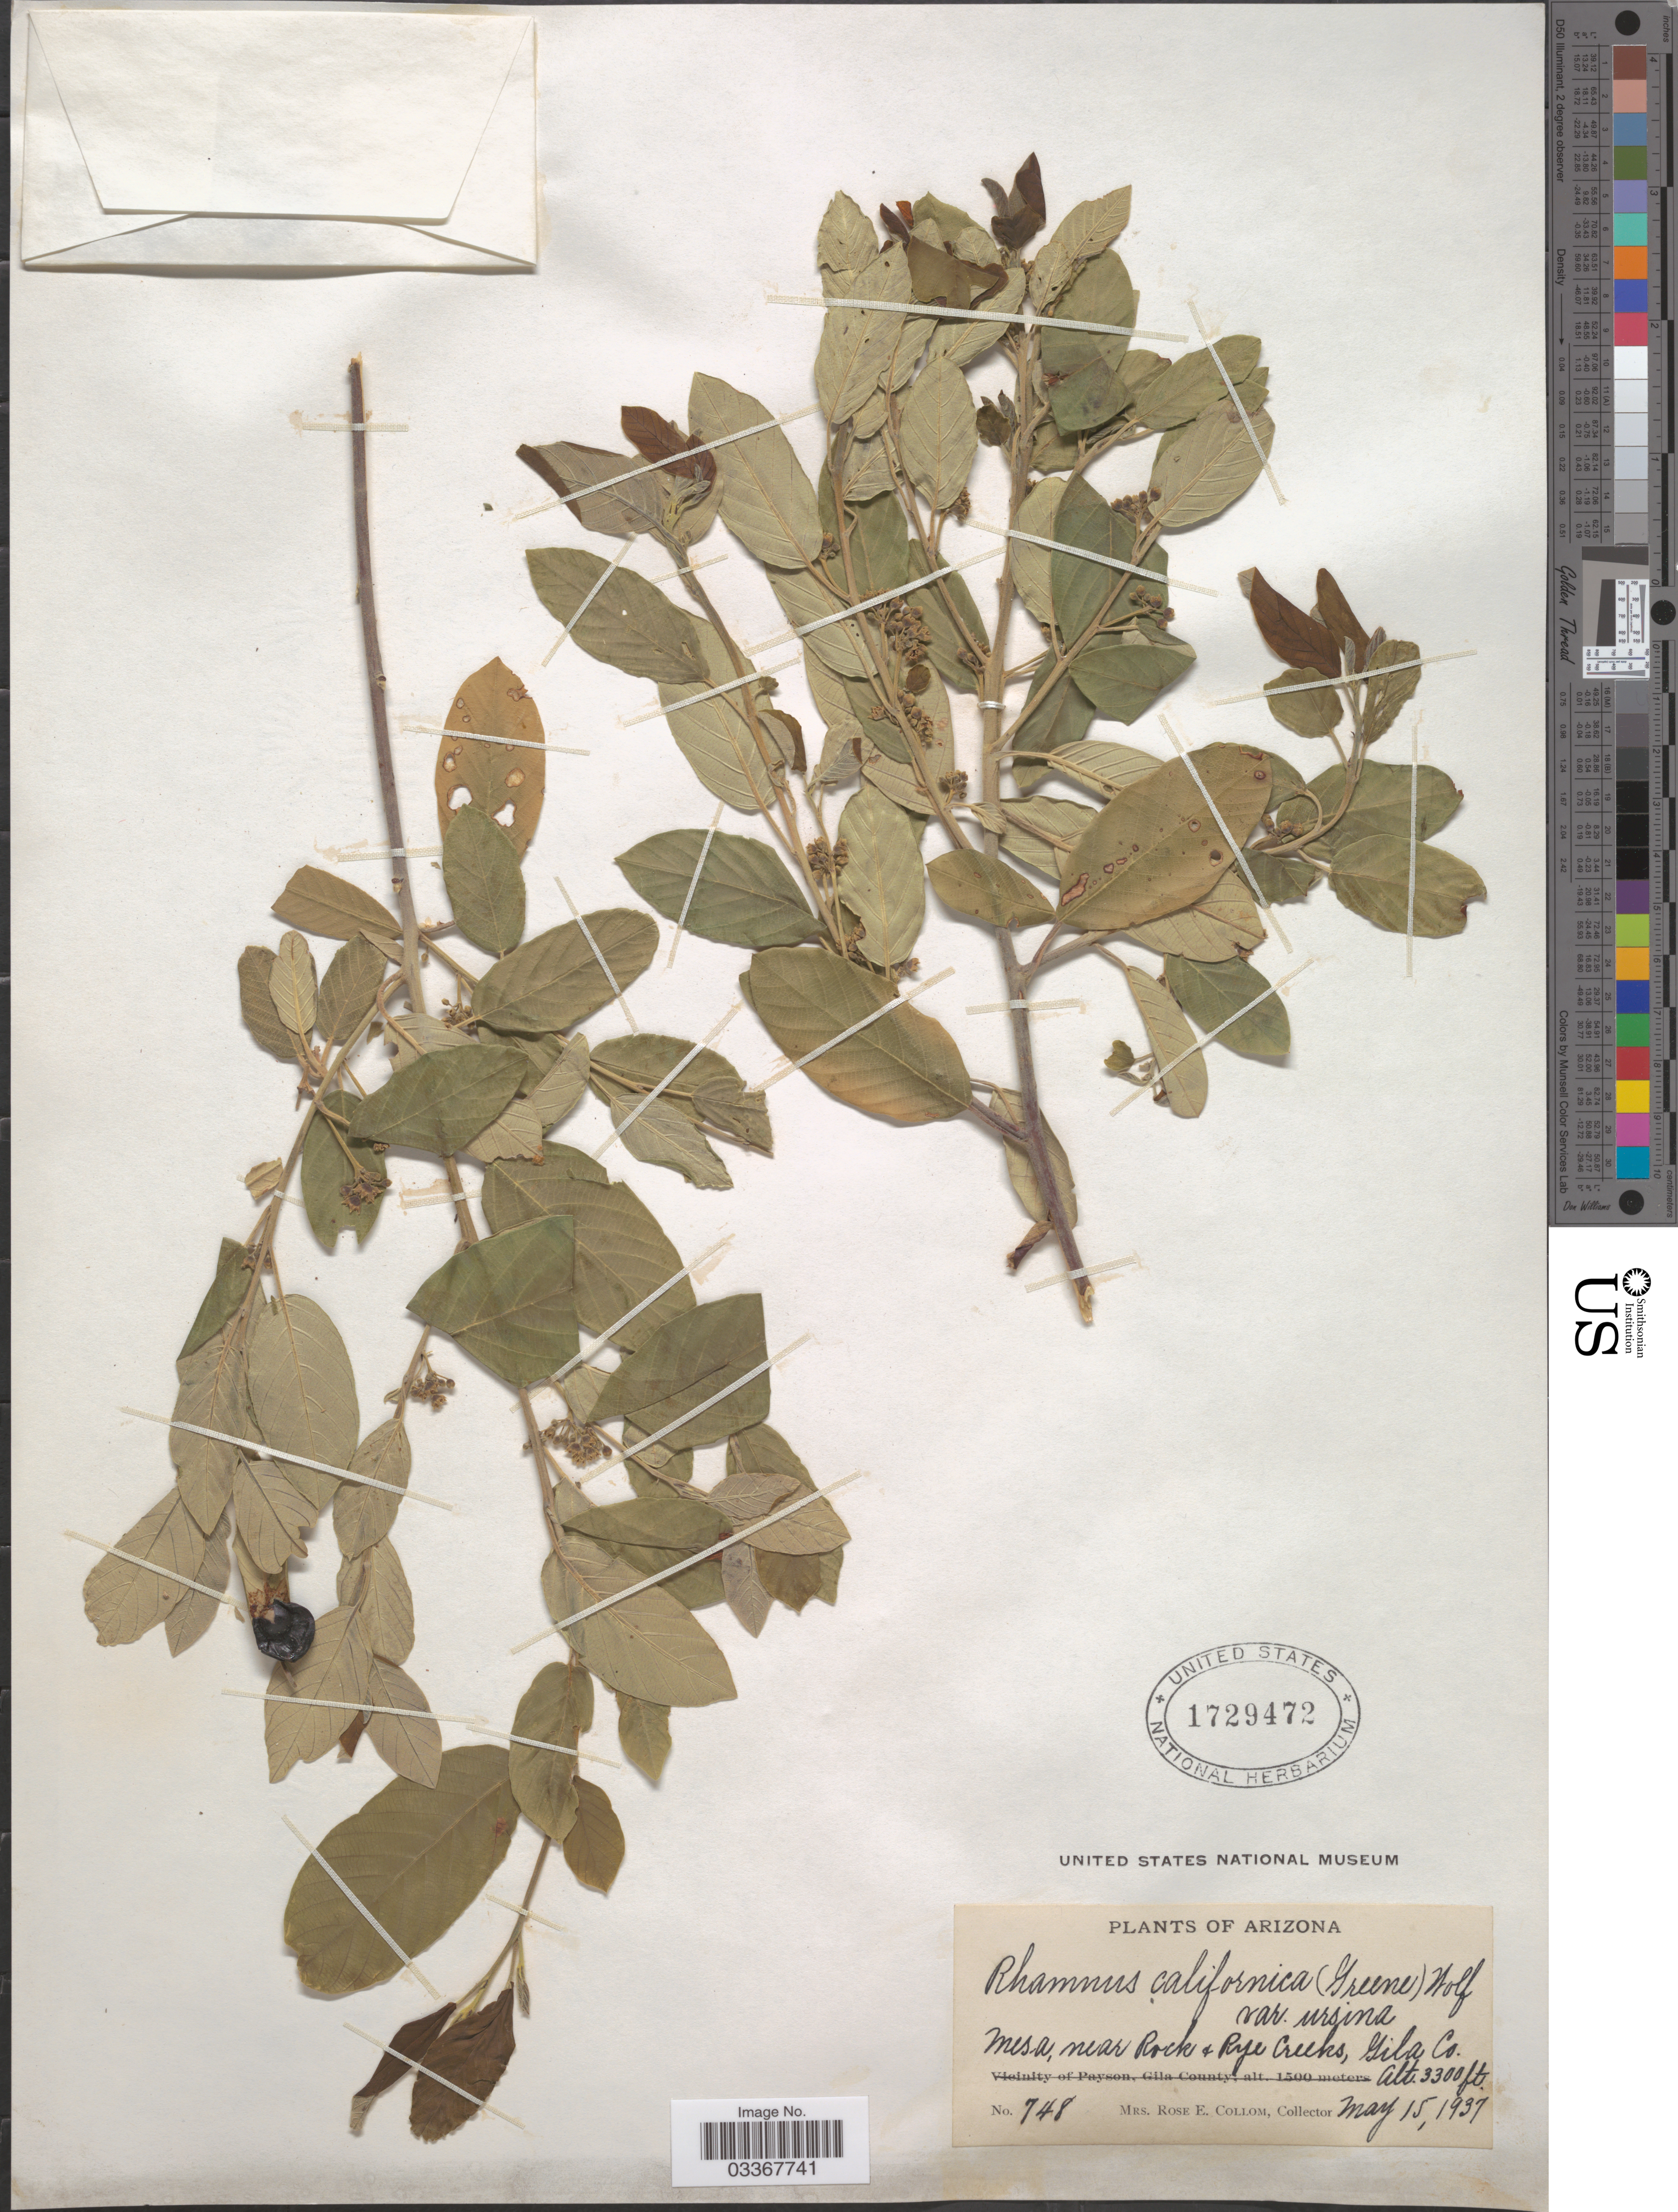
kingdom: Plantae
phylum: Tracheophyta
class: Magnoliopsida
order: Rosales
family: Rhamnaceae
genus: Frangula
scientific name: Frangula californica subsp. ursina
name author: (Greene) Kartesz & Gandhi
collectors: R. E. Collom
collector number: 748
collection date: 1937-05-15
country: United States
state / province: Arizona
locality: Mesa near Rock & Rye Creeks, Gila Co.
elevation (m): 1006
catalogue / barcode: US 1729472